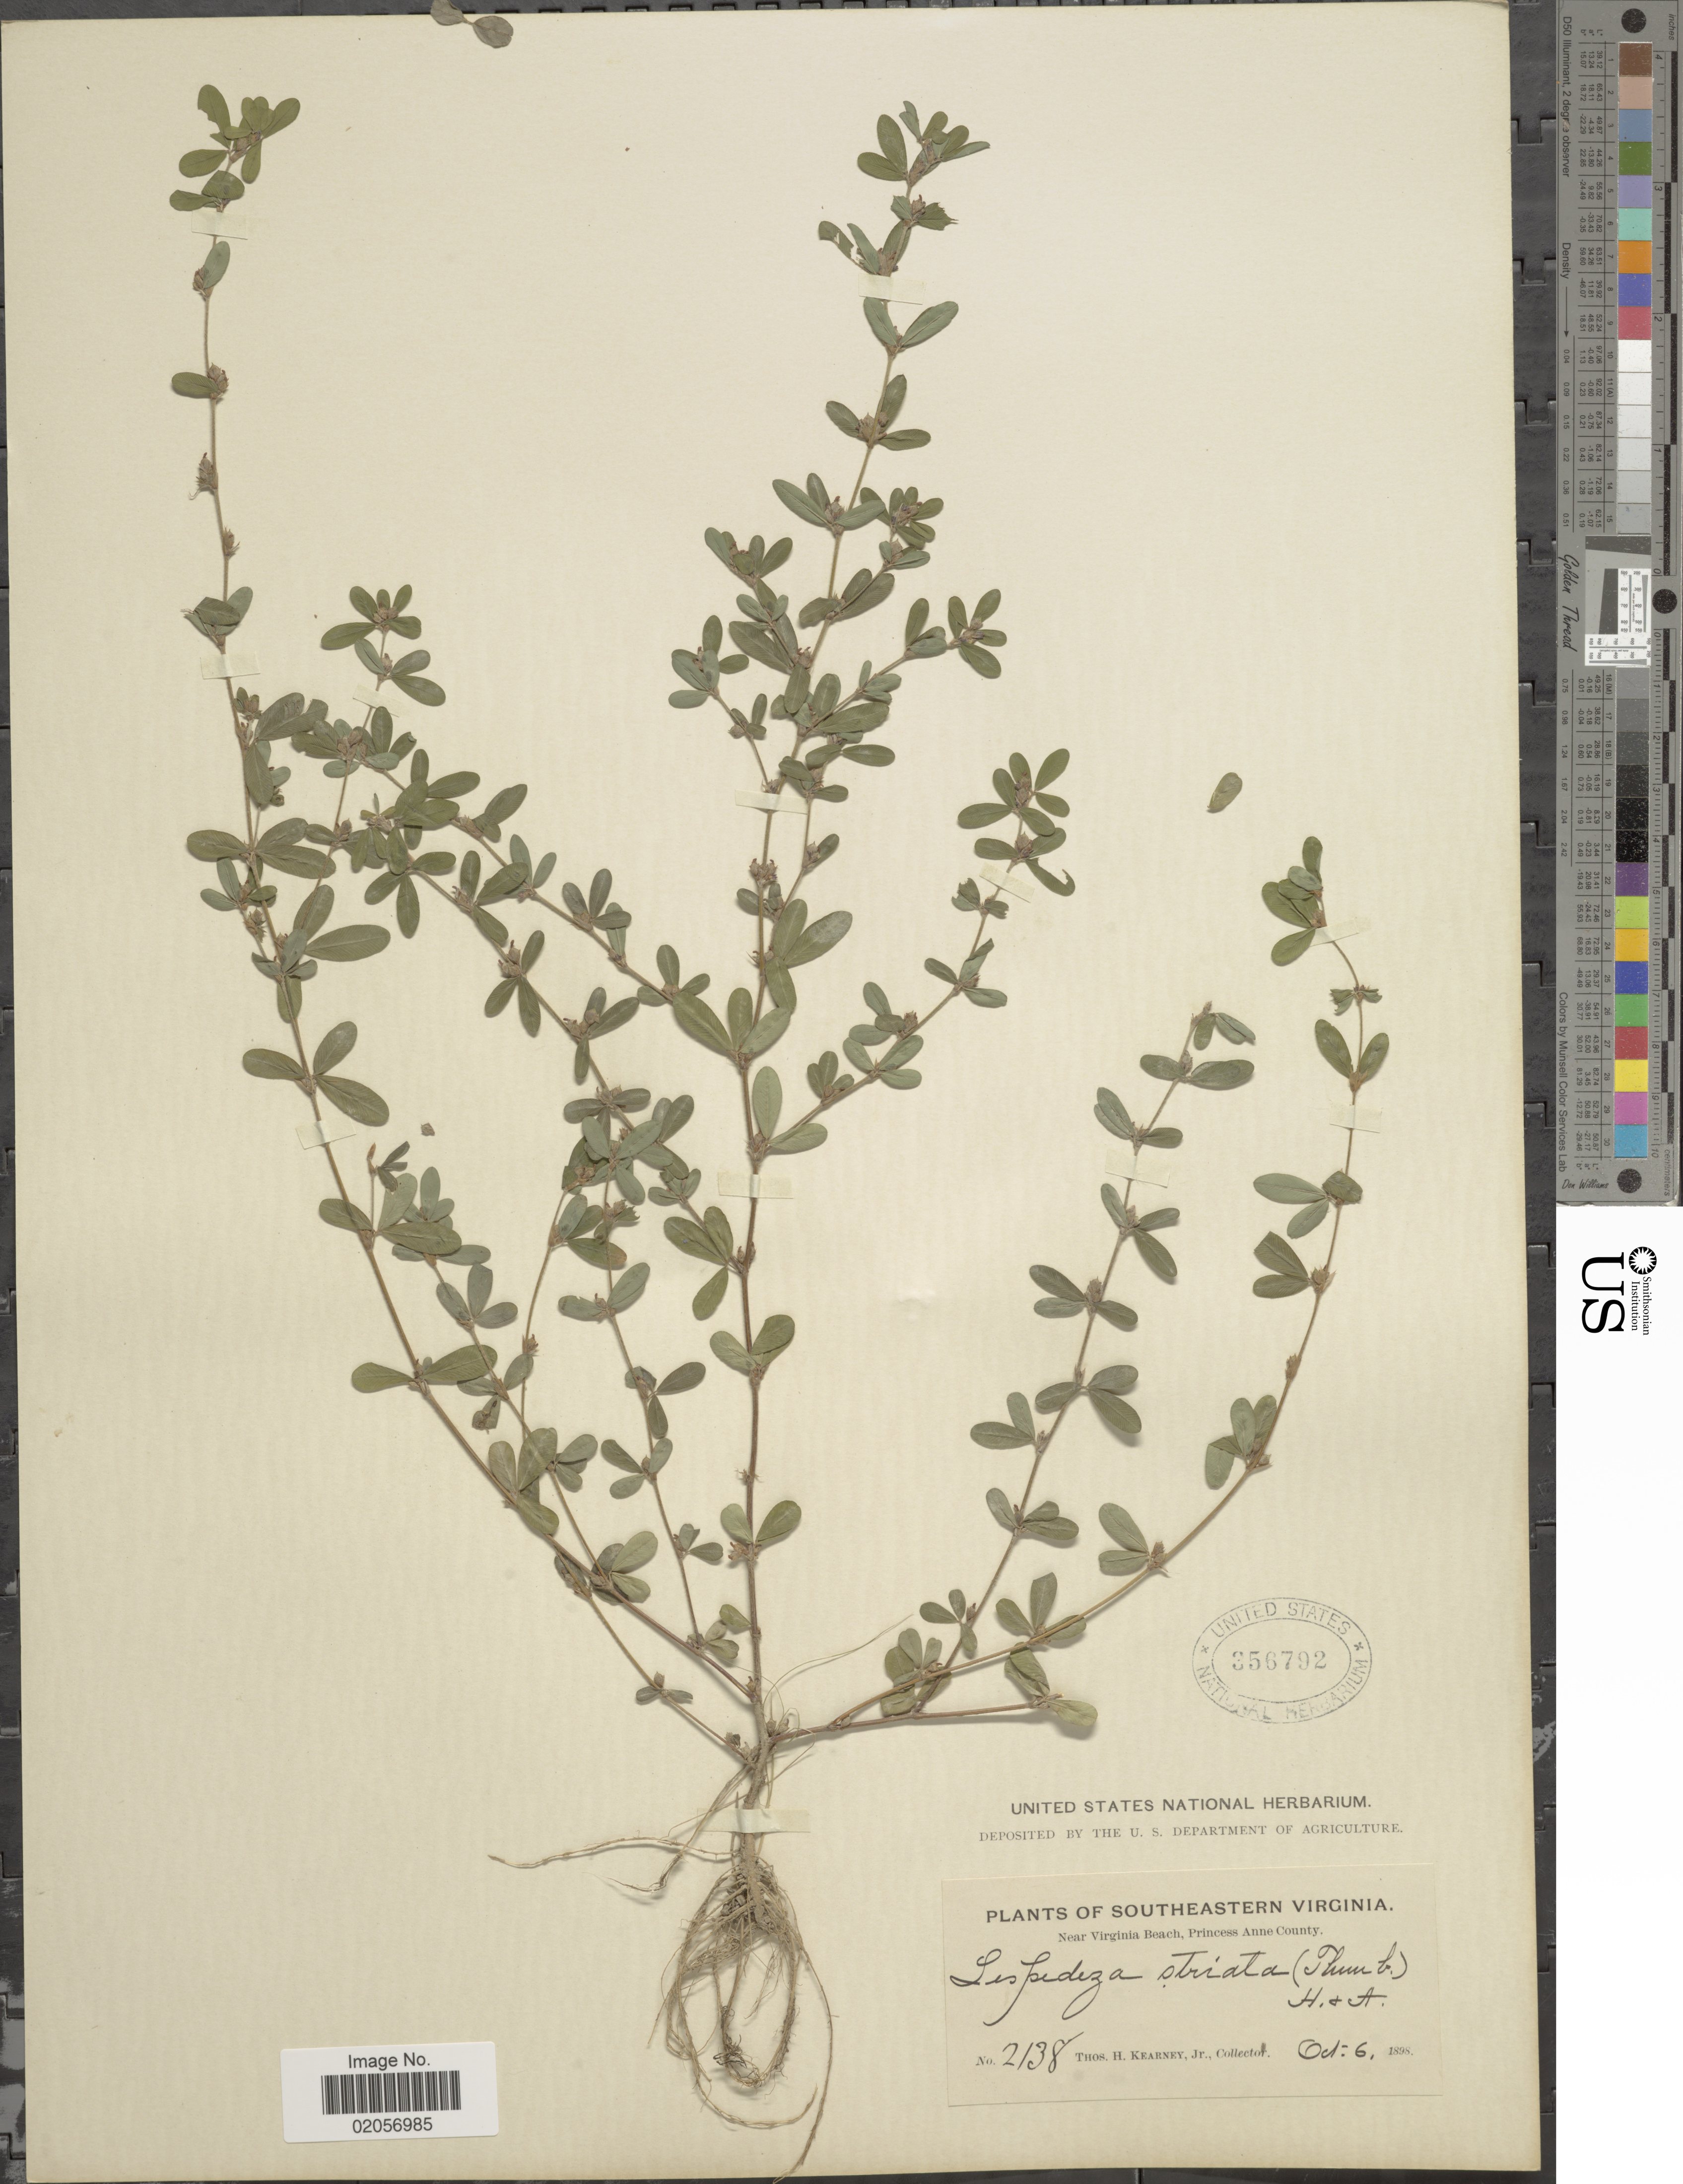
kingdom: Plantae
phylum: Tracheophyta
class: Magnoliopsida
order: Fabales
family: Fabaceae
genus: Kummerowia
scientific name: Kummerowia striata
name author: (Thunb.) Schindl.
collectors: T. H. Kearney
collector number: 2138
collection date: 1898-10-06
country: United States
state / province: Virginia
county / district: City of Virginia Beach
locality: Southeastern Virginia, near Virginia Beach, Princess Anne (=historic county name) County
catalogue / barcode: US 356792